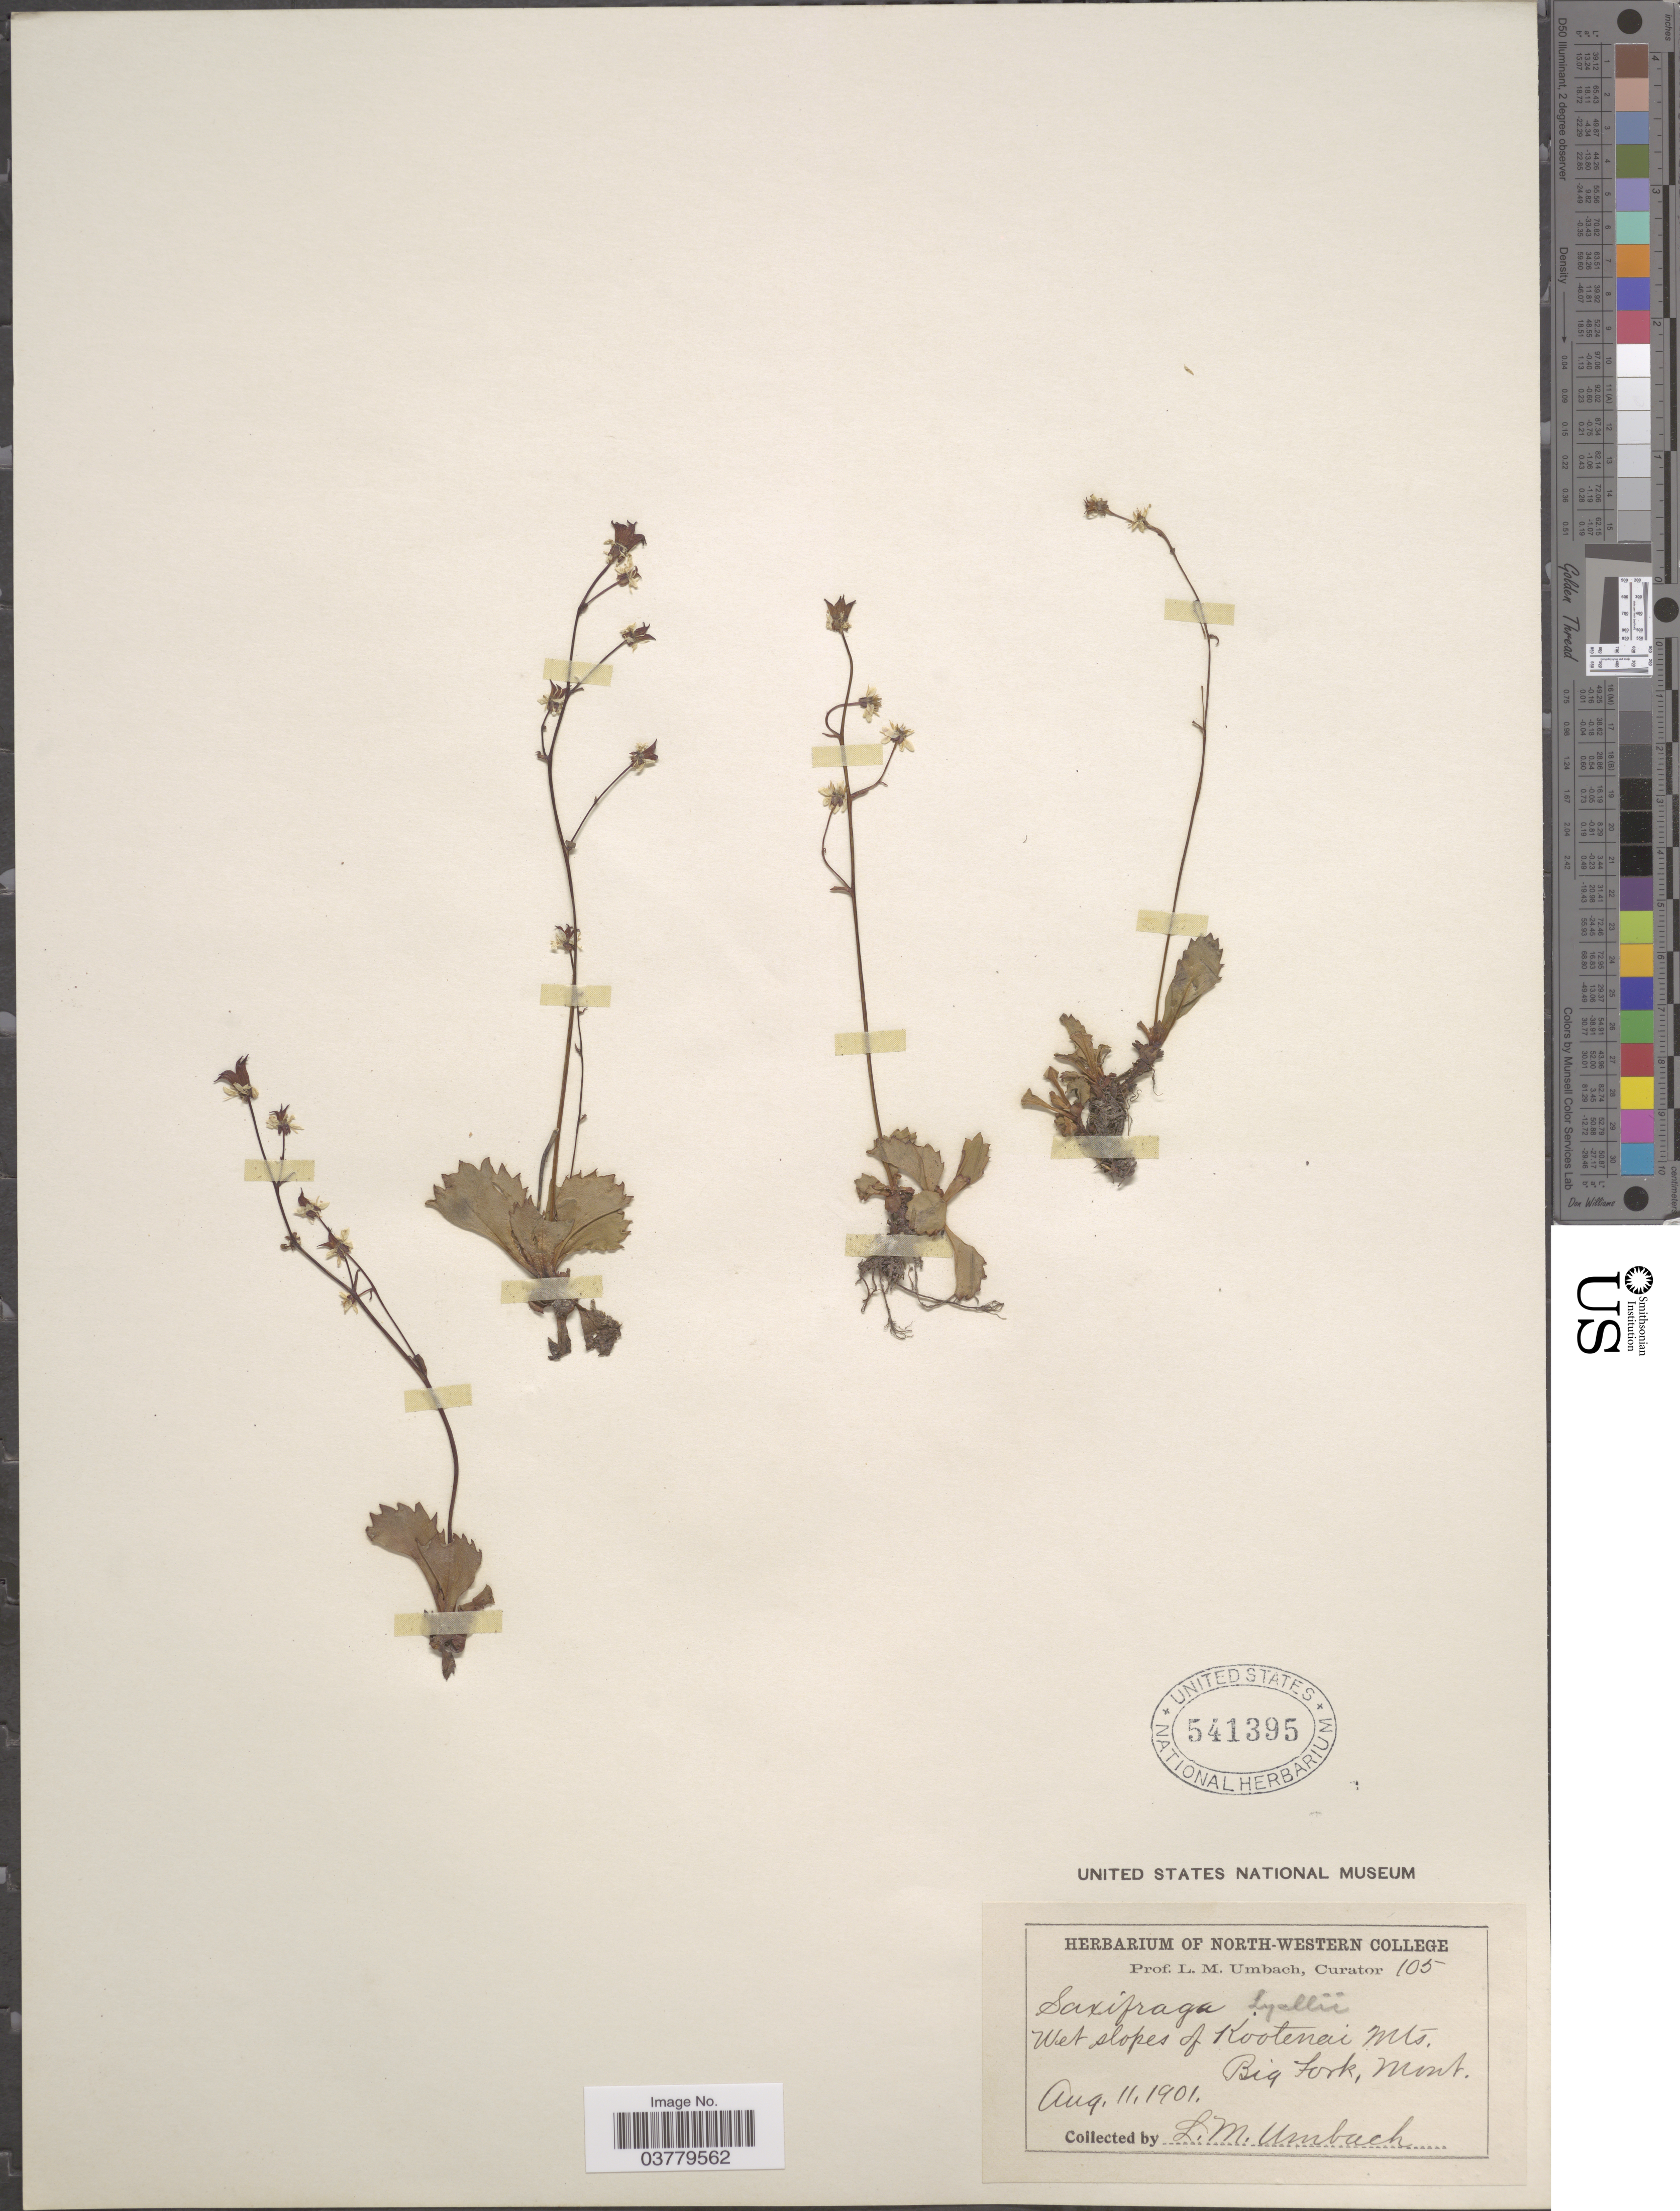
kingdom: Plantae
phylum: Tracheophyta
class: Magnoliopsida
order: Saxifragales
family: Saxifragaceae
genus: Micranthes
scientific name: Micranthes lyalii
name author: (Engl.) Small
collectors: L. M. Umbach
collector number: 105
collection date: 1901-08-11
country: United States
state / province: Montana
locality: Wet slopes of Kootenai Mts. Big Fork.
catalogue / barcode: US 541395